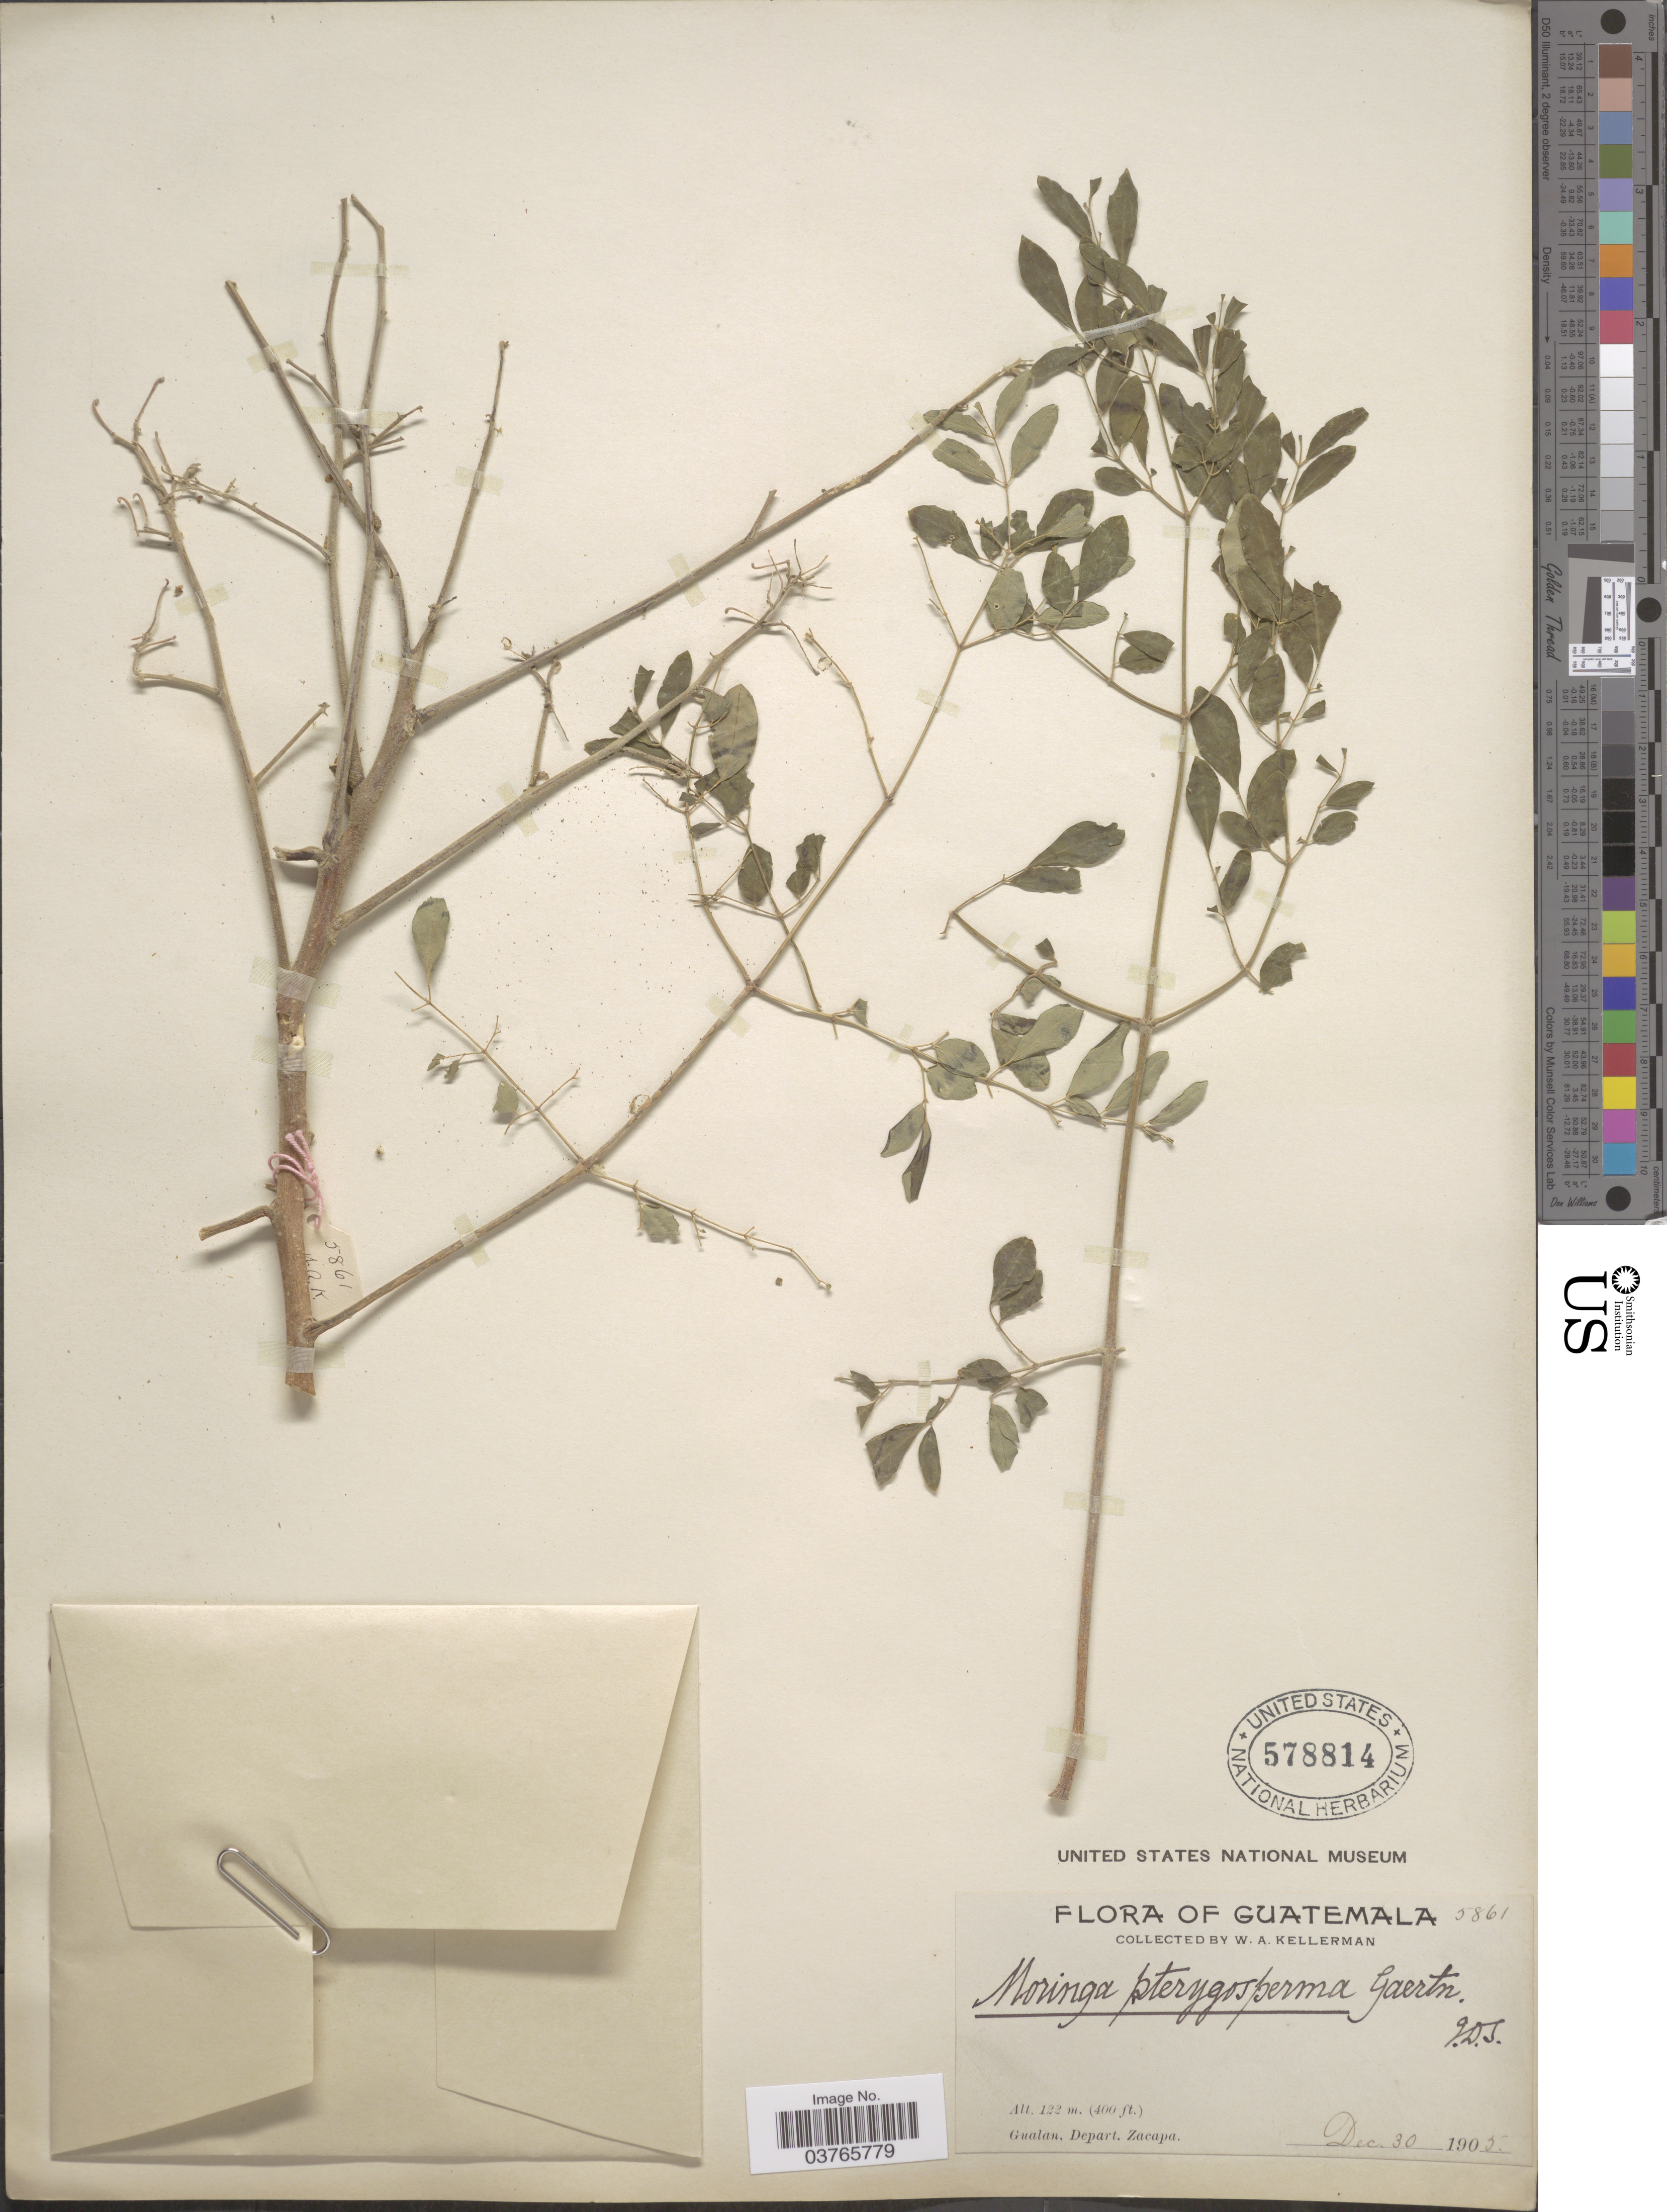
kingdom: Plantae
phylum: Tracheophyta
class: Magnoliopsida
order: Brassicales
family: Moringaceae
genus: Moringa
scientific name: Moringa oleifera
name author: Lam.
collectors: W. Kellerman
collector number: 5861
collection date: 1905-12-30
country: Guatemala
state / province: Zacapa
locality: Gualan, Depart. Zacapa.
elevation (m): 122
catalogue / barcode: US 578814